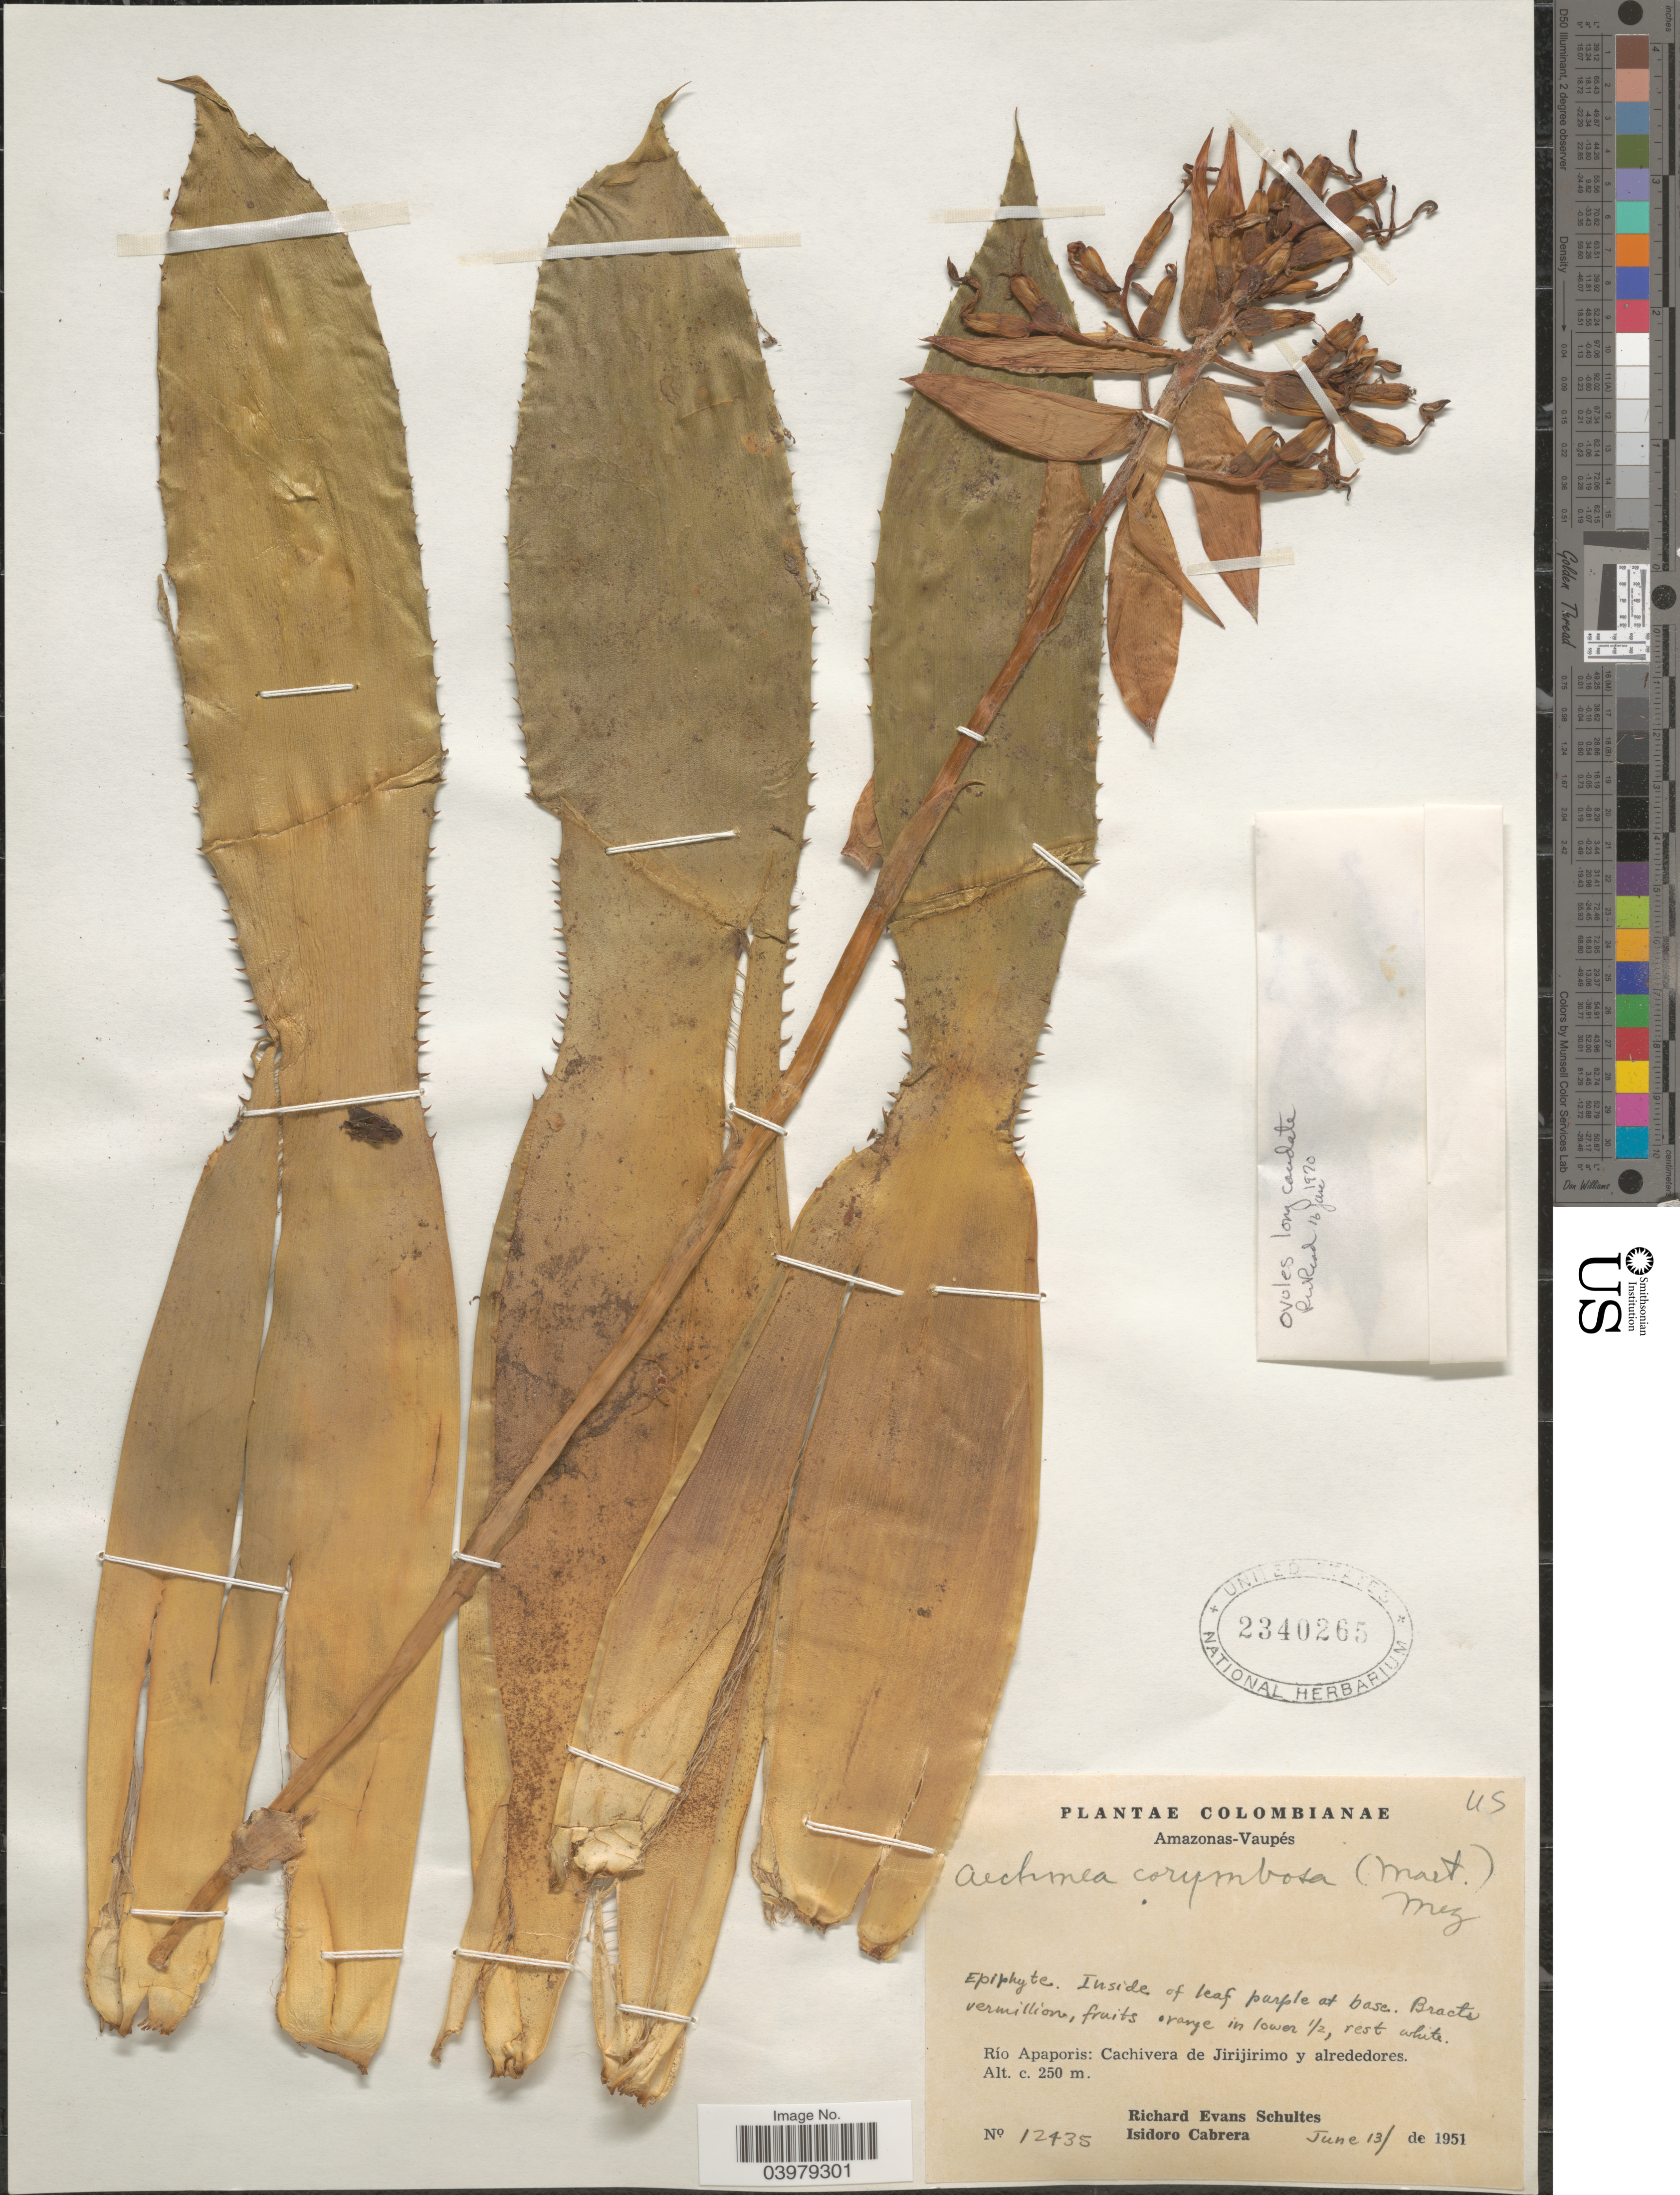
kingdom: Plantae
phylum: Tracheophyta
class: Liliopsida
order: Poales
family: Bromeliaceae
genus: Aechmea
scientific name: Aechmea corymbosa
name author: (Mart. ex Schult. f.) Mez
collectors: R. E. Schultes & I. Cabrera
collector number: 12435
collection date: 1951-06-13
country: Colombia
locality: Amazonas-Vaupés. Río Apaporis: Cachivera de Jirijirimo y alrededores.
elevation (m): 250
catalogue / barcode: US 2340265